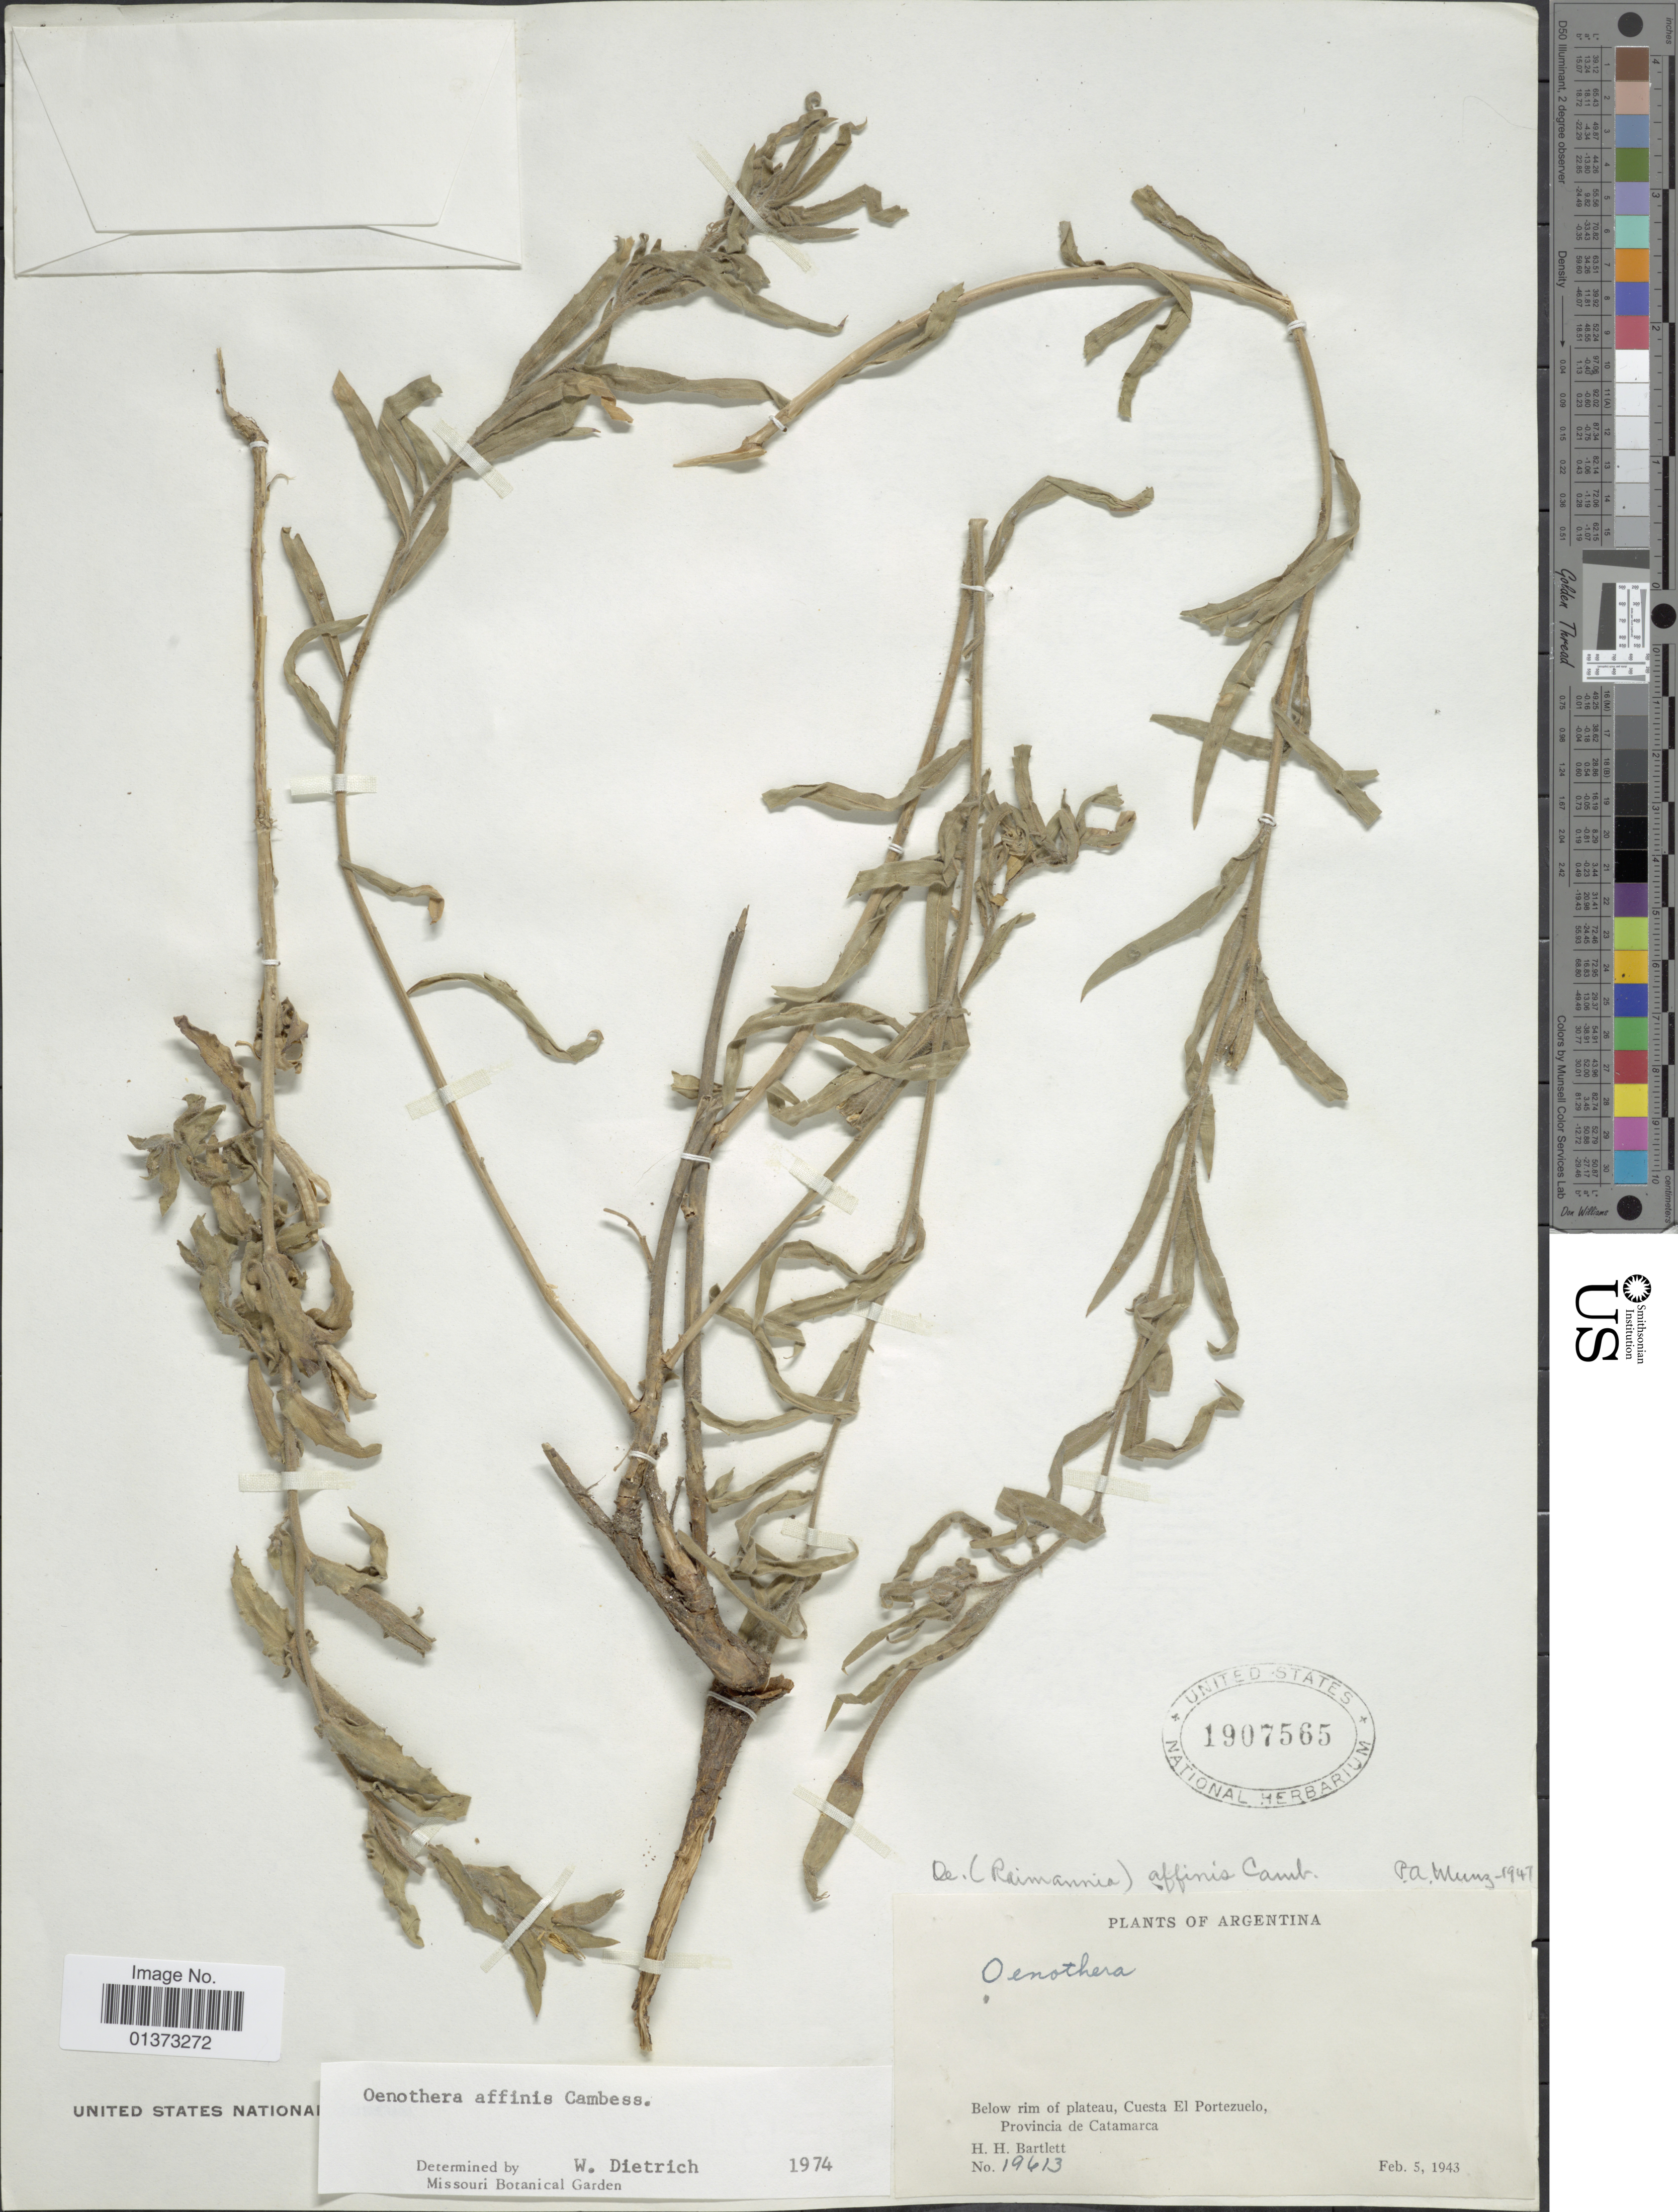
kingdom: Plantae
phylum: Tracheophyta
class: Magnoliopsida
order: Myrtales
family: Onagraceae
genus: Oenothera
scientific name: Oenothera affinis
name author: Cambess.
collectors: H. H. Bartlett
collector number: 19613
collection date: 1943-02-05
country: Argentina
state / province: Catamarca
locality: Below rim of plateau, Cuesta El Portezuelo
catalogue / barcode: US 1907565